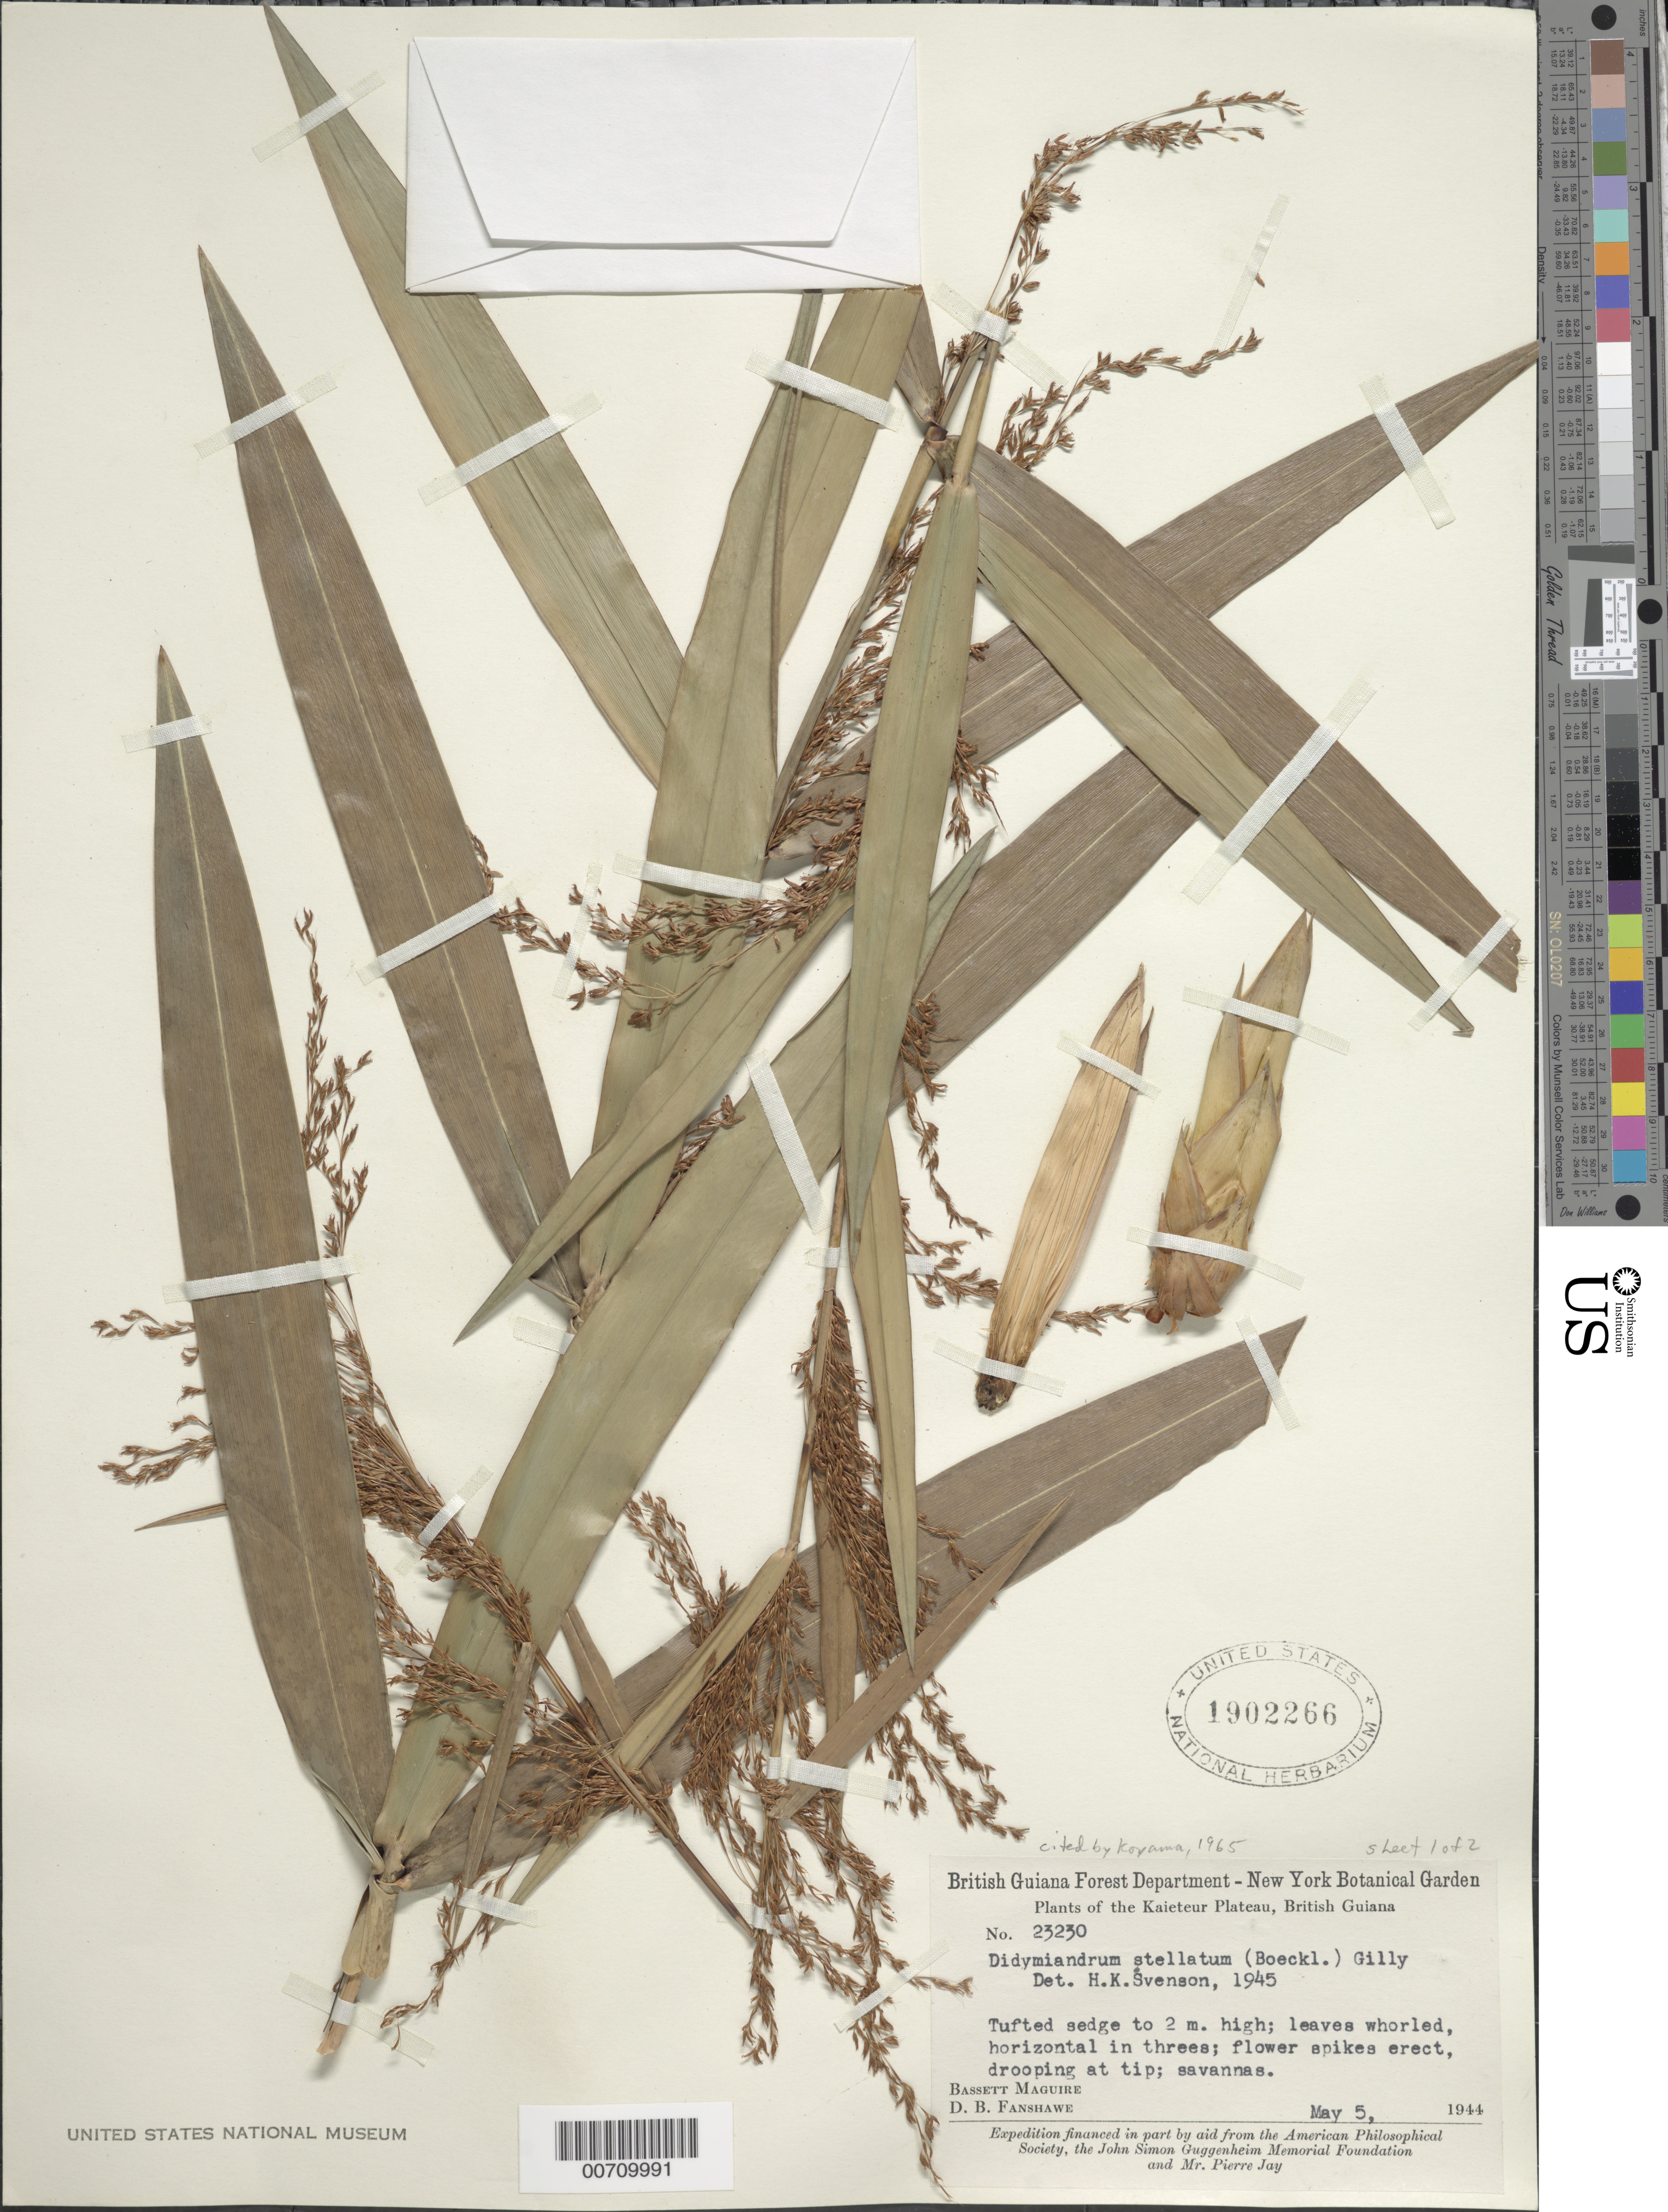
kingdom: Plantae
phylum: Tracheophyta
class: Liliopsida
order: Poales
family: Cyperaceae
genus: Didymiandrum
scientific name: Didymiandrum stellatum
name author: (Boeckeler) Gilly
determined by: Svenson, Henry K.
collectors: B. Maguire & D. B. Fanshawe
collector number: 23230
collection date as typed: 5-May-44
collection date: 1944-05-05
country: Guyana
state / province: Potaro-Siparuni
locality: Kaieteur Plateau, Potaro River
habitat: Savannas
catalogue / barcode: US 1902266